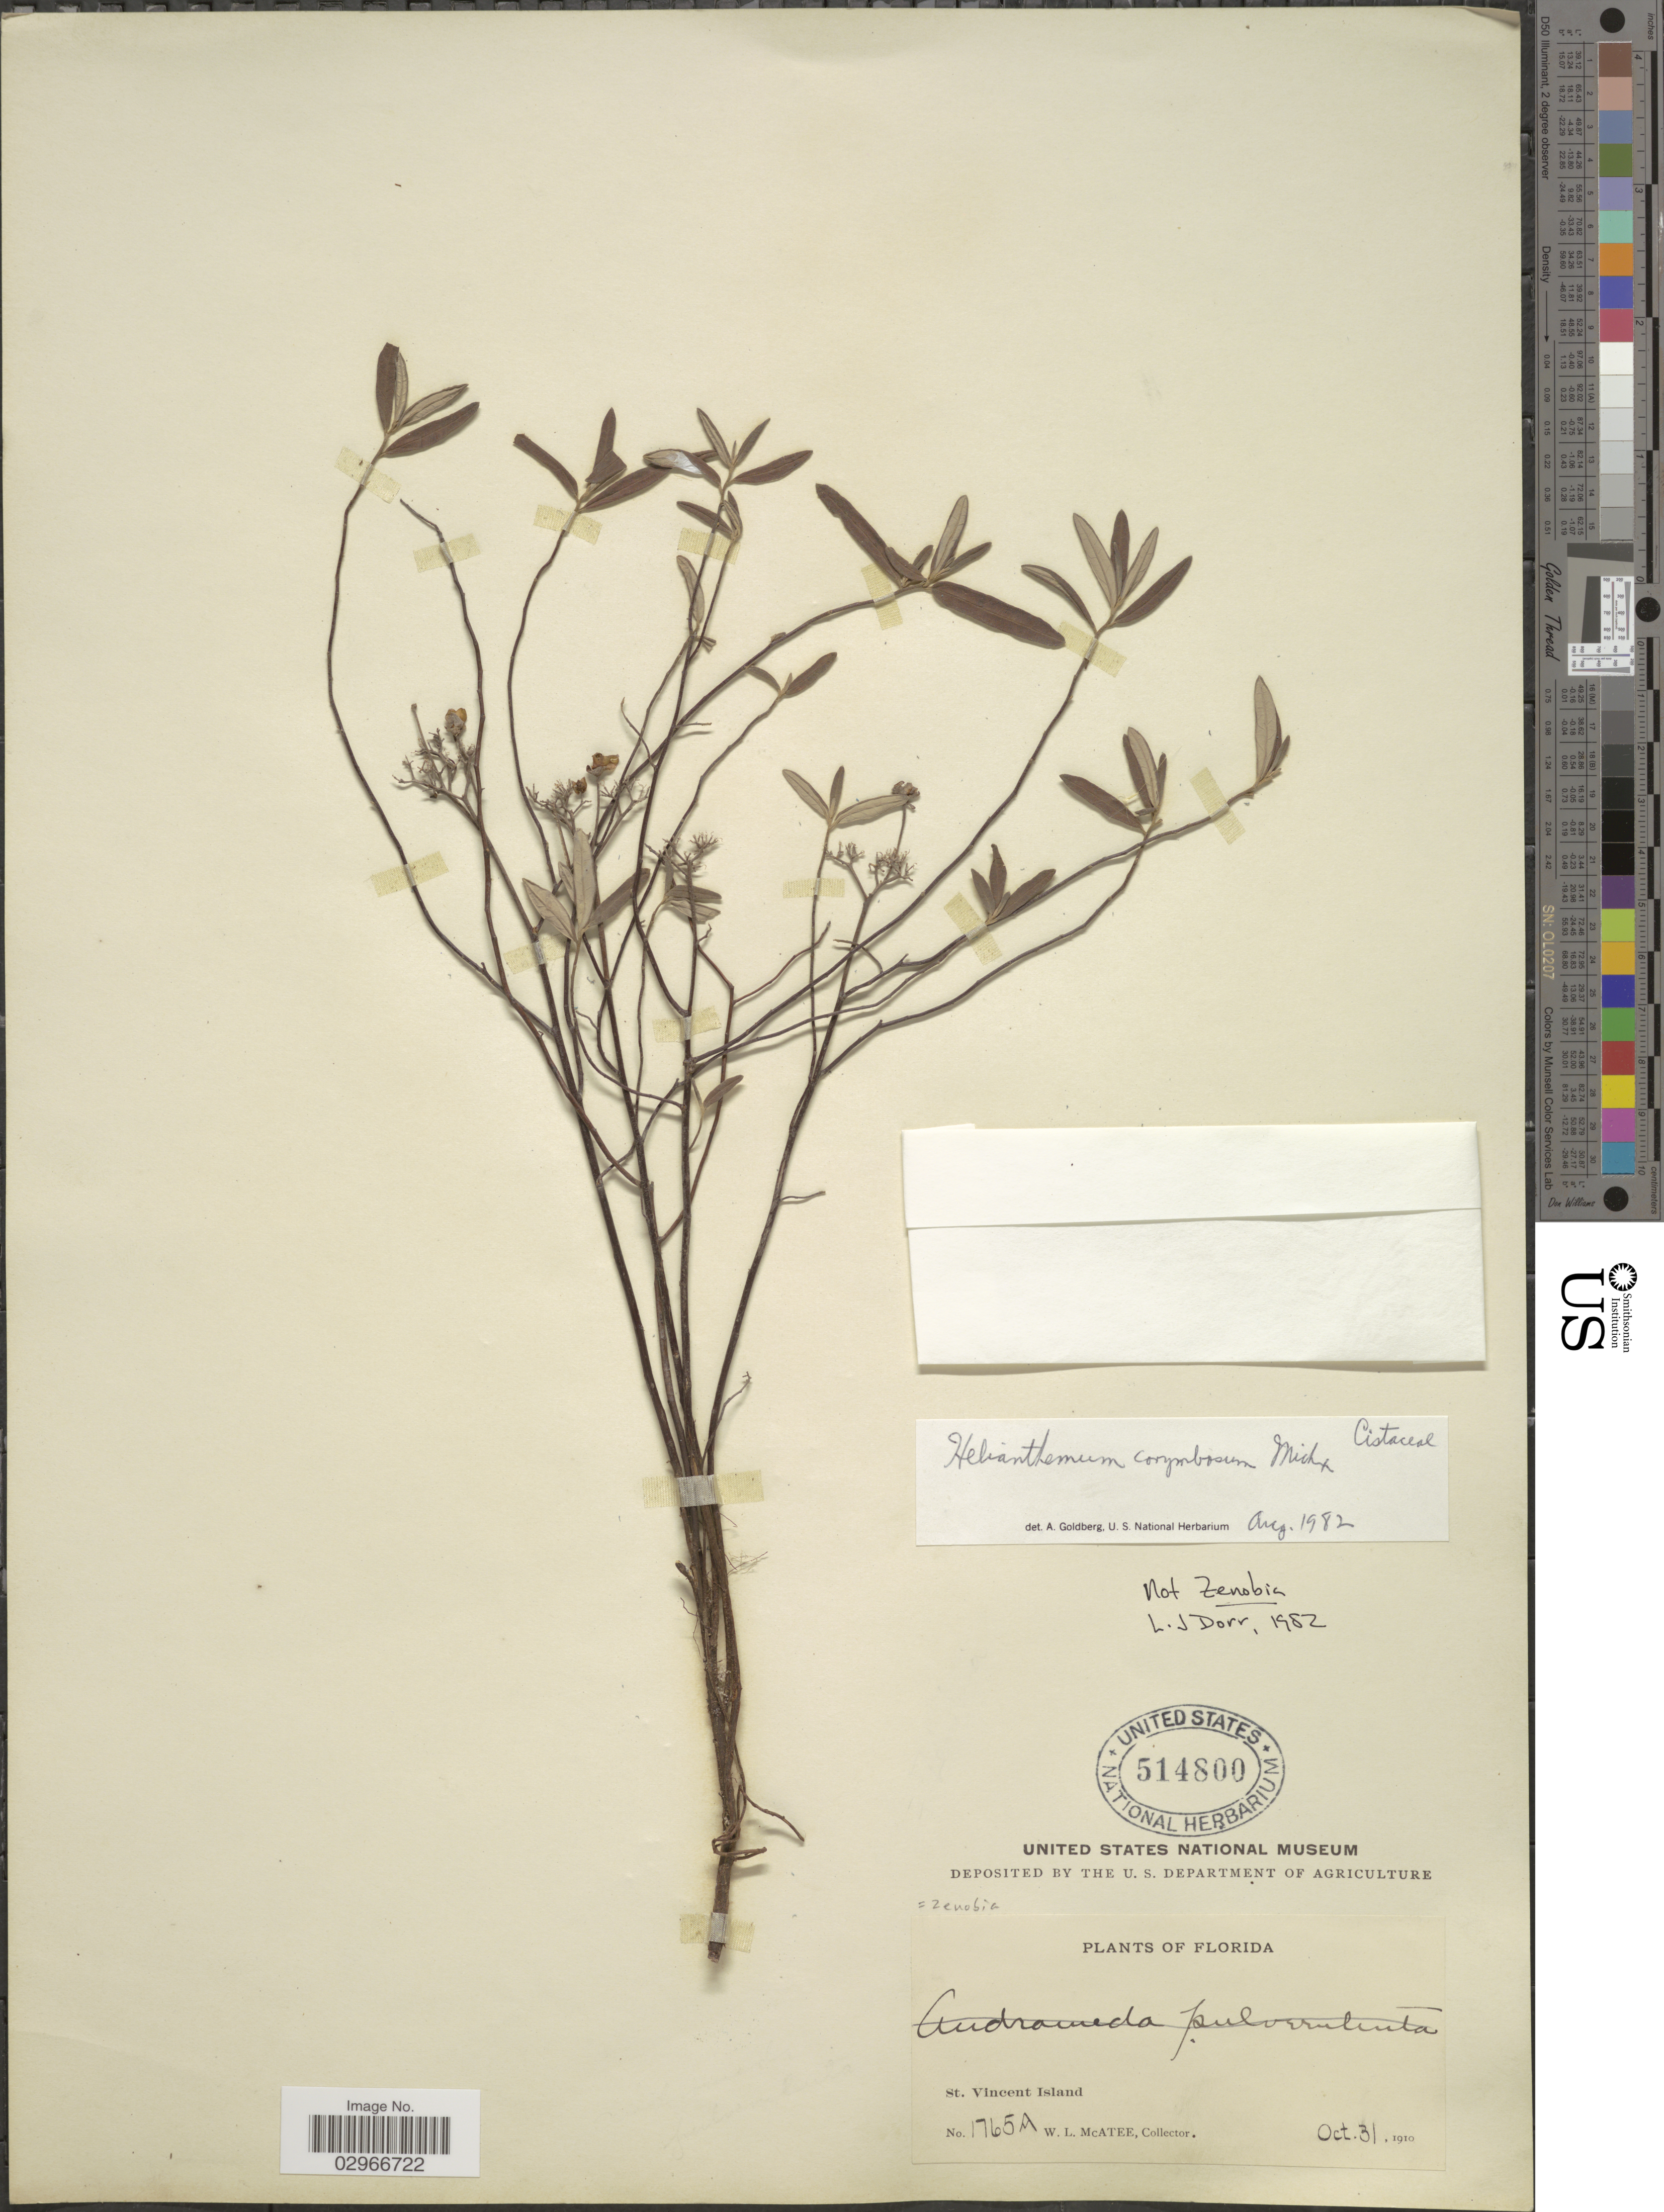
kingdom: Plantae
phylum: Tracheophyta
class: Magnoliopsida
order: Malvales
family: Cistaceae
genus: Helianthemum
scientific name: Helianthemum corymbosum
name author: Michx.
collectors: W. McAtee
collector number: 1765A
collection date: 1910-10-31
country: United States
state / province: Florida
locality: St. Vincent Island.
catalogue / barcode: US 514800